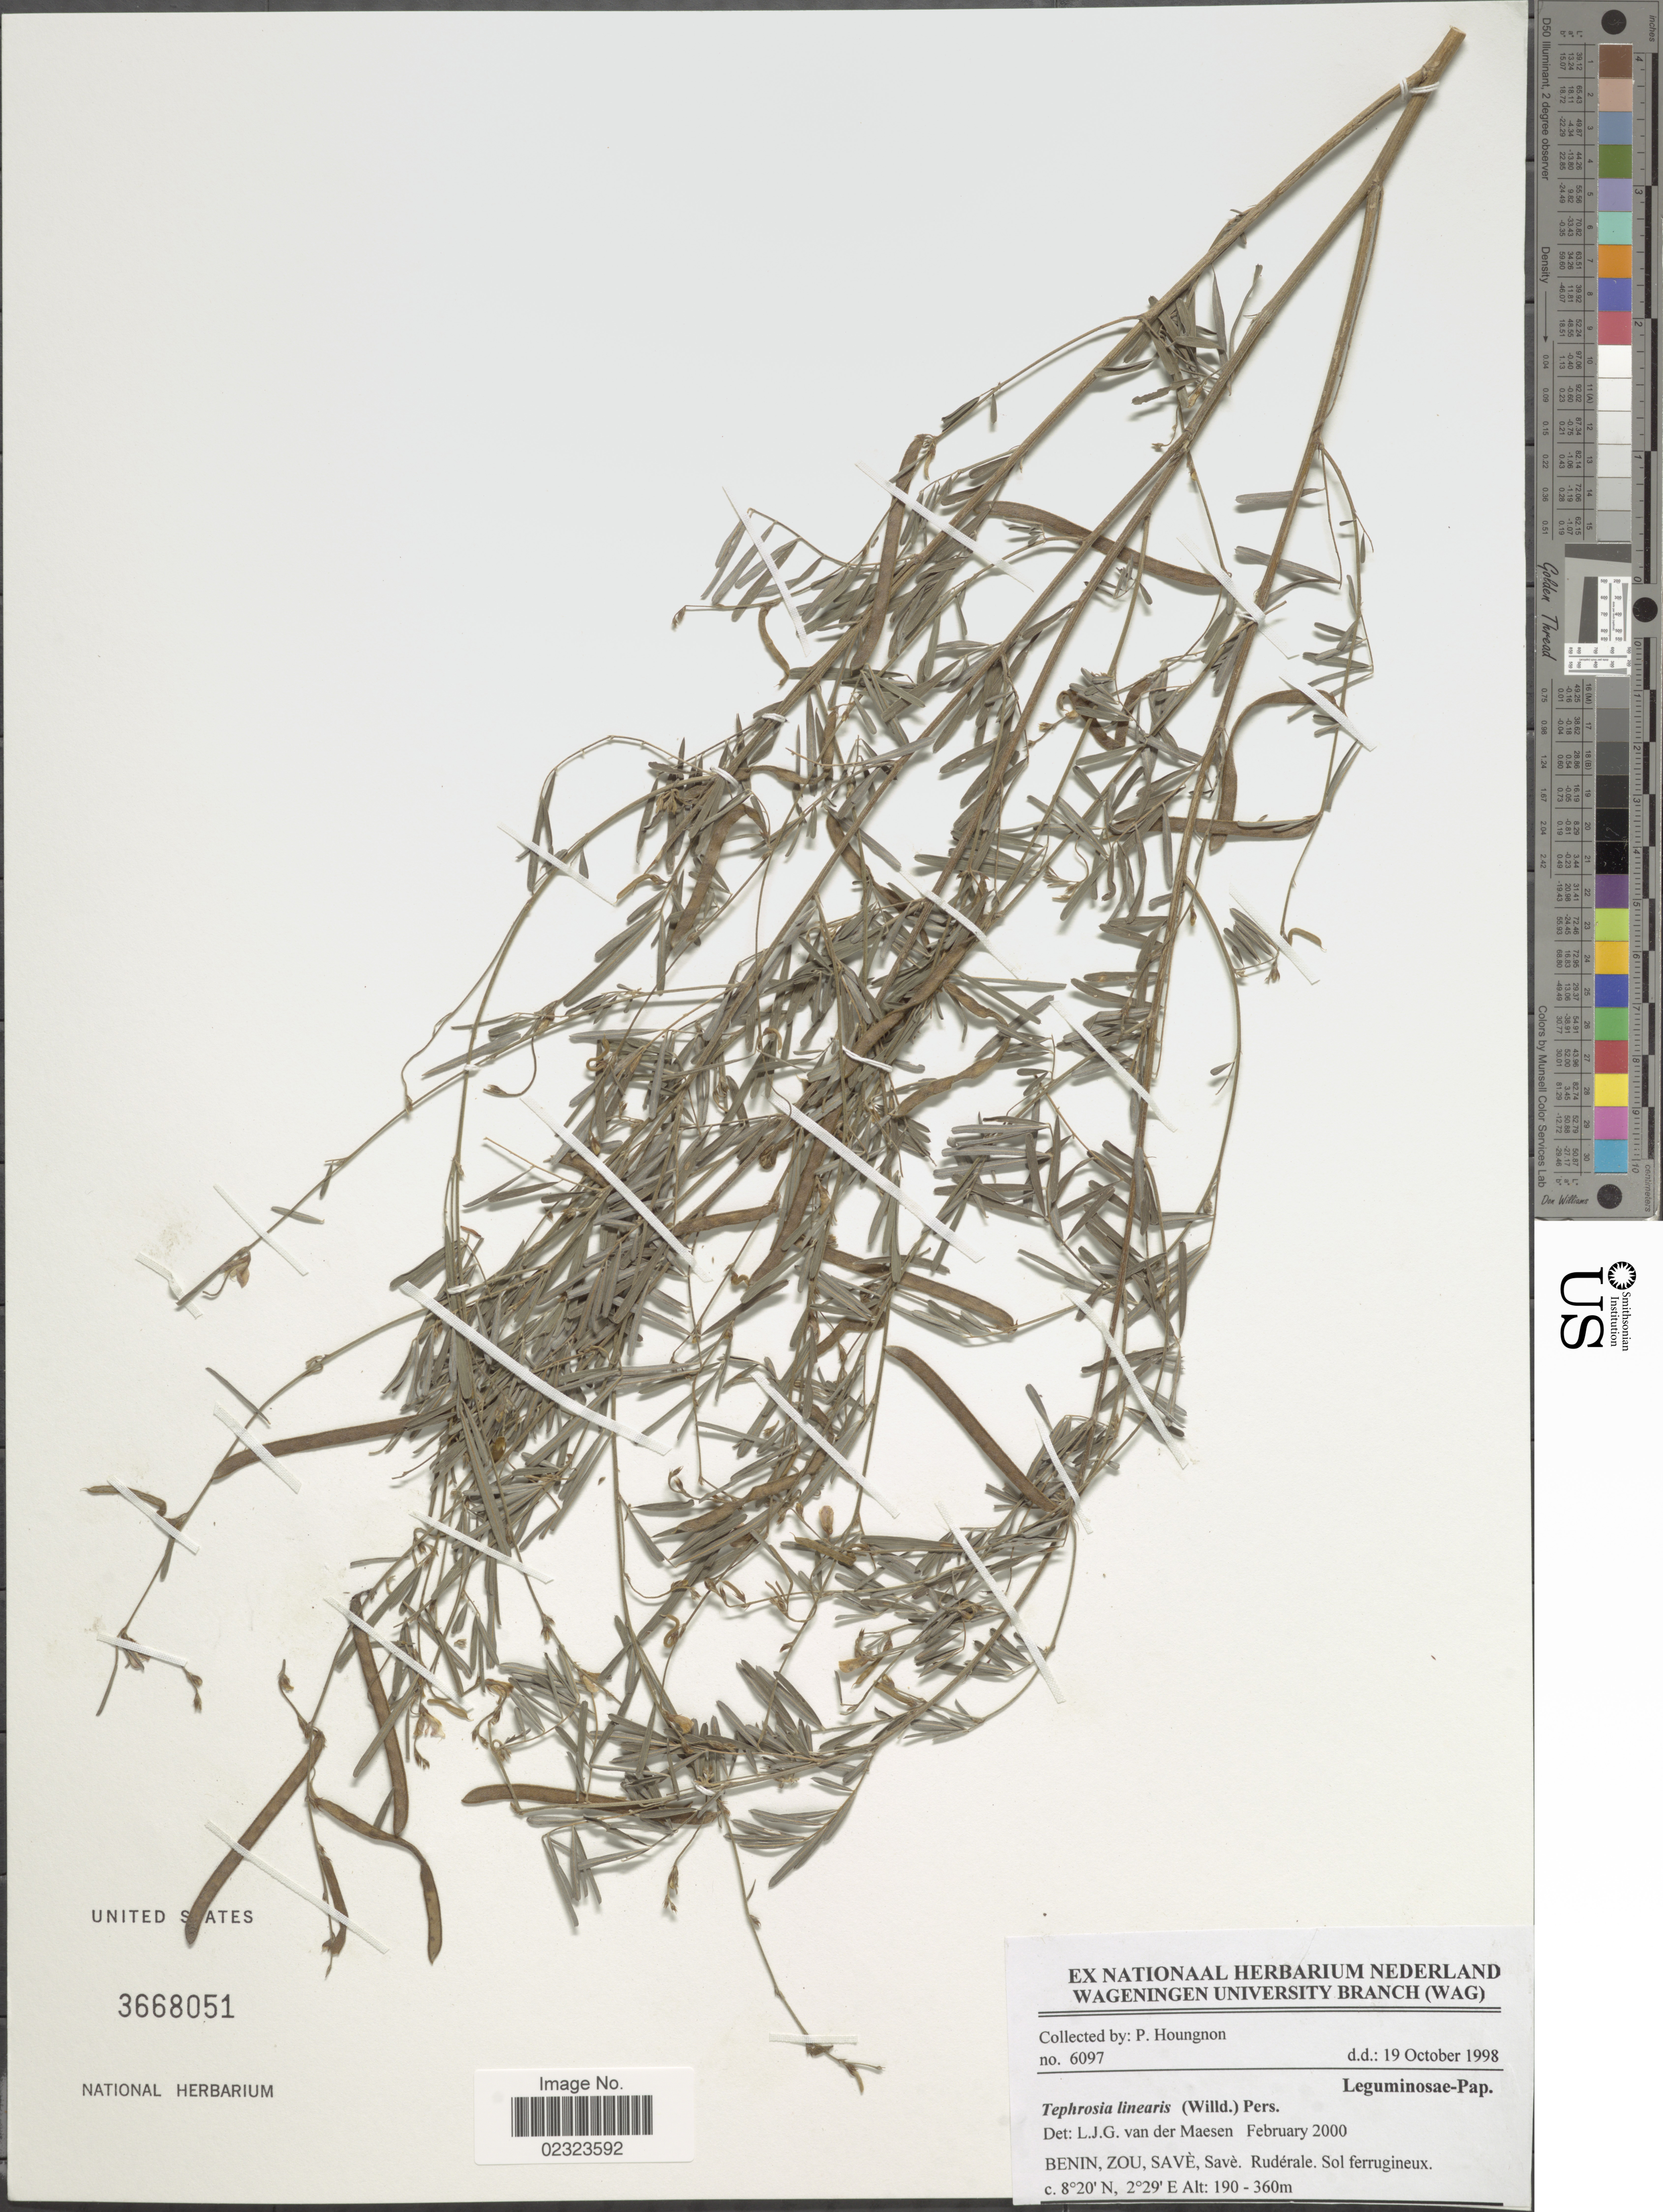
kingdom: Plantae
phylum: Tracheophyta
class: Magnoliopsida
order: Fabales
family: Fabaceae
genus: Tephrosia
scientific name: Tephrosia linearis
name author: (Willd.) Pers.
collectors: P. Houngnon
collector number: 6097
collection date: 1998-10-19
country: Benin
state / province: Zou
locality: Save, Ruderale.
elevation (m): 190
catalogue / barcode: US 3668051